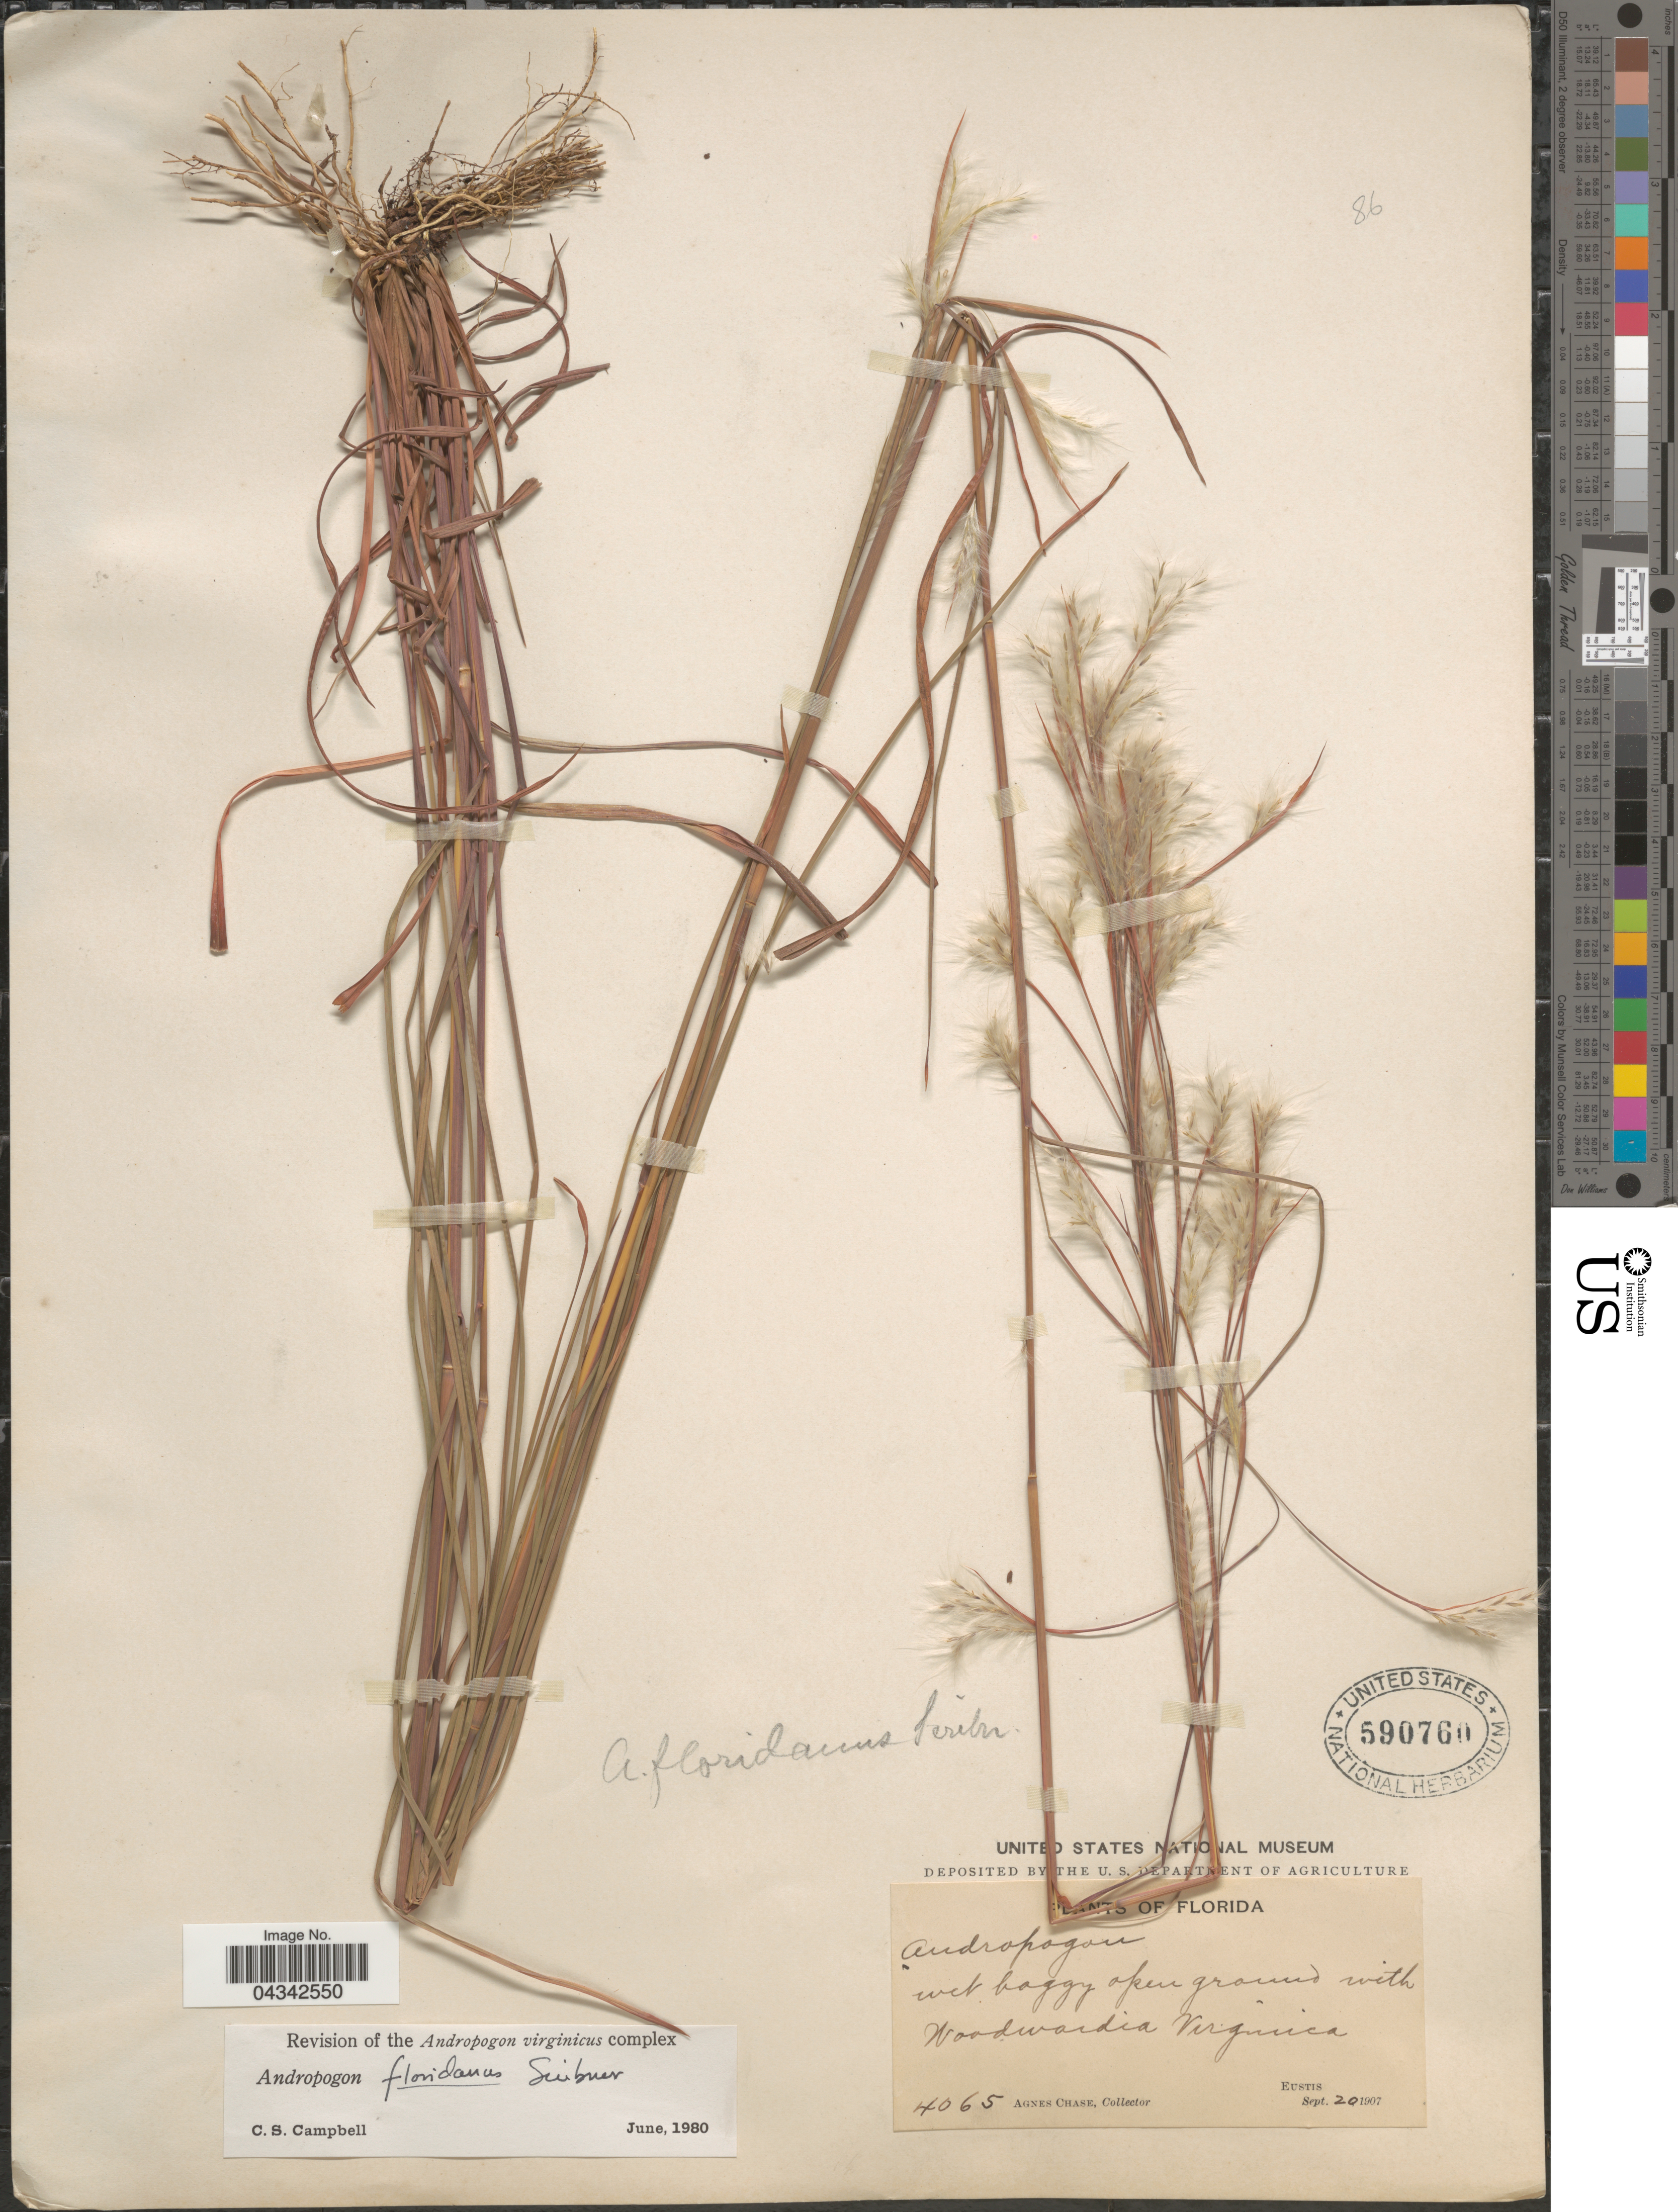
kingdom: Plantae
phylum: Tracheophyta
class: Liliopsida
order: Poales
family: Poaceae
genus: Andropogon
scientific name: Andropogon floridanus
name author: Scribn.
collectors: A. Chase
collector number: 4065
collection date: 1907-09-20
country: United States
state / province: Florida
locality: Wet boggy open ground with Woodwardia virginica. Eustis.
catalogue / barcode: US 590760